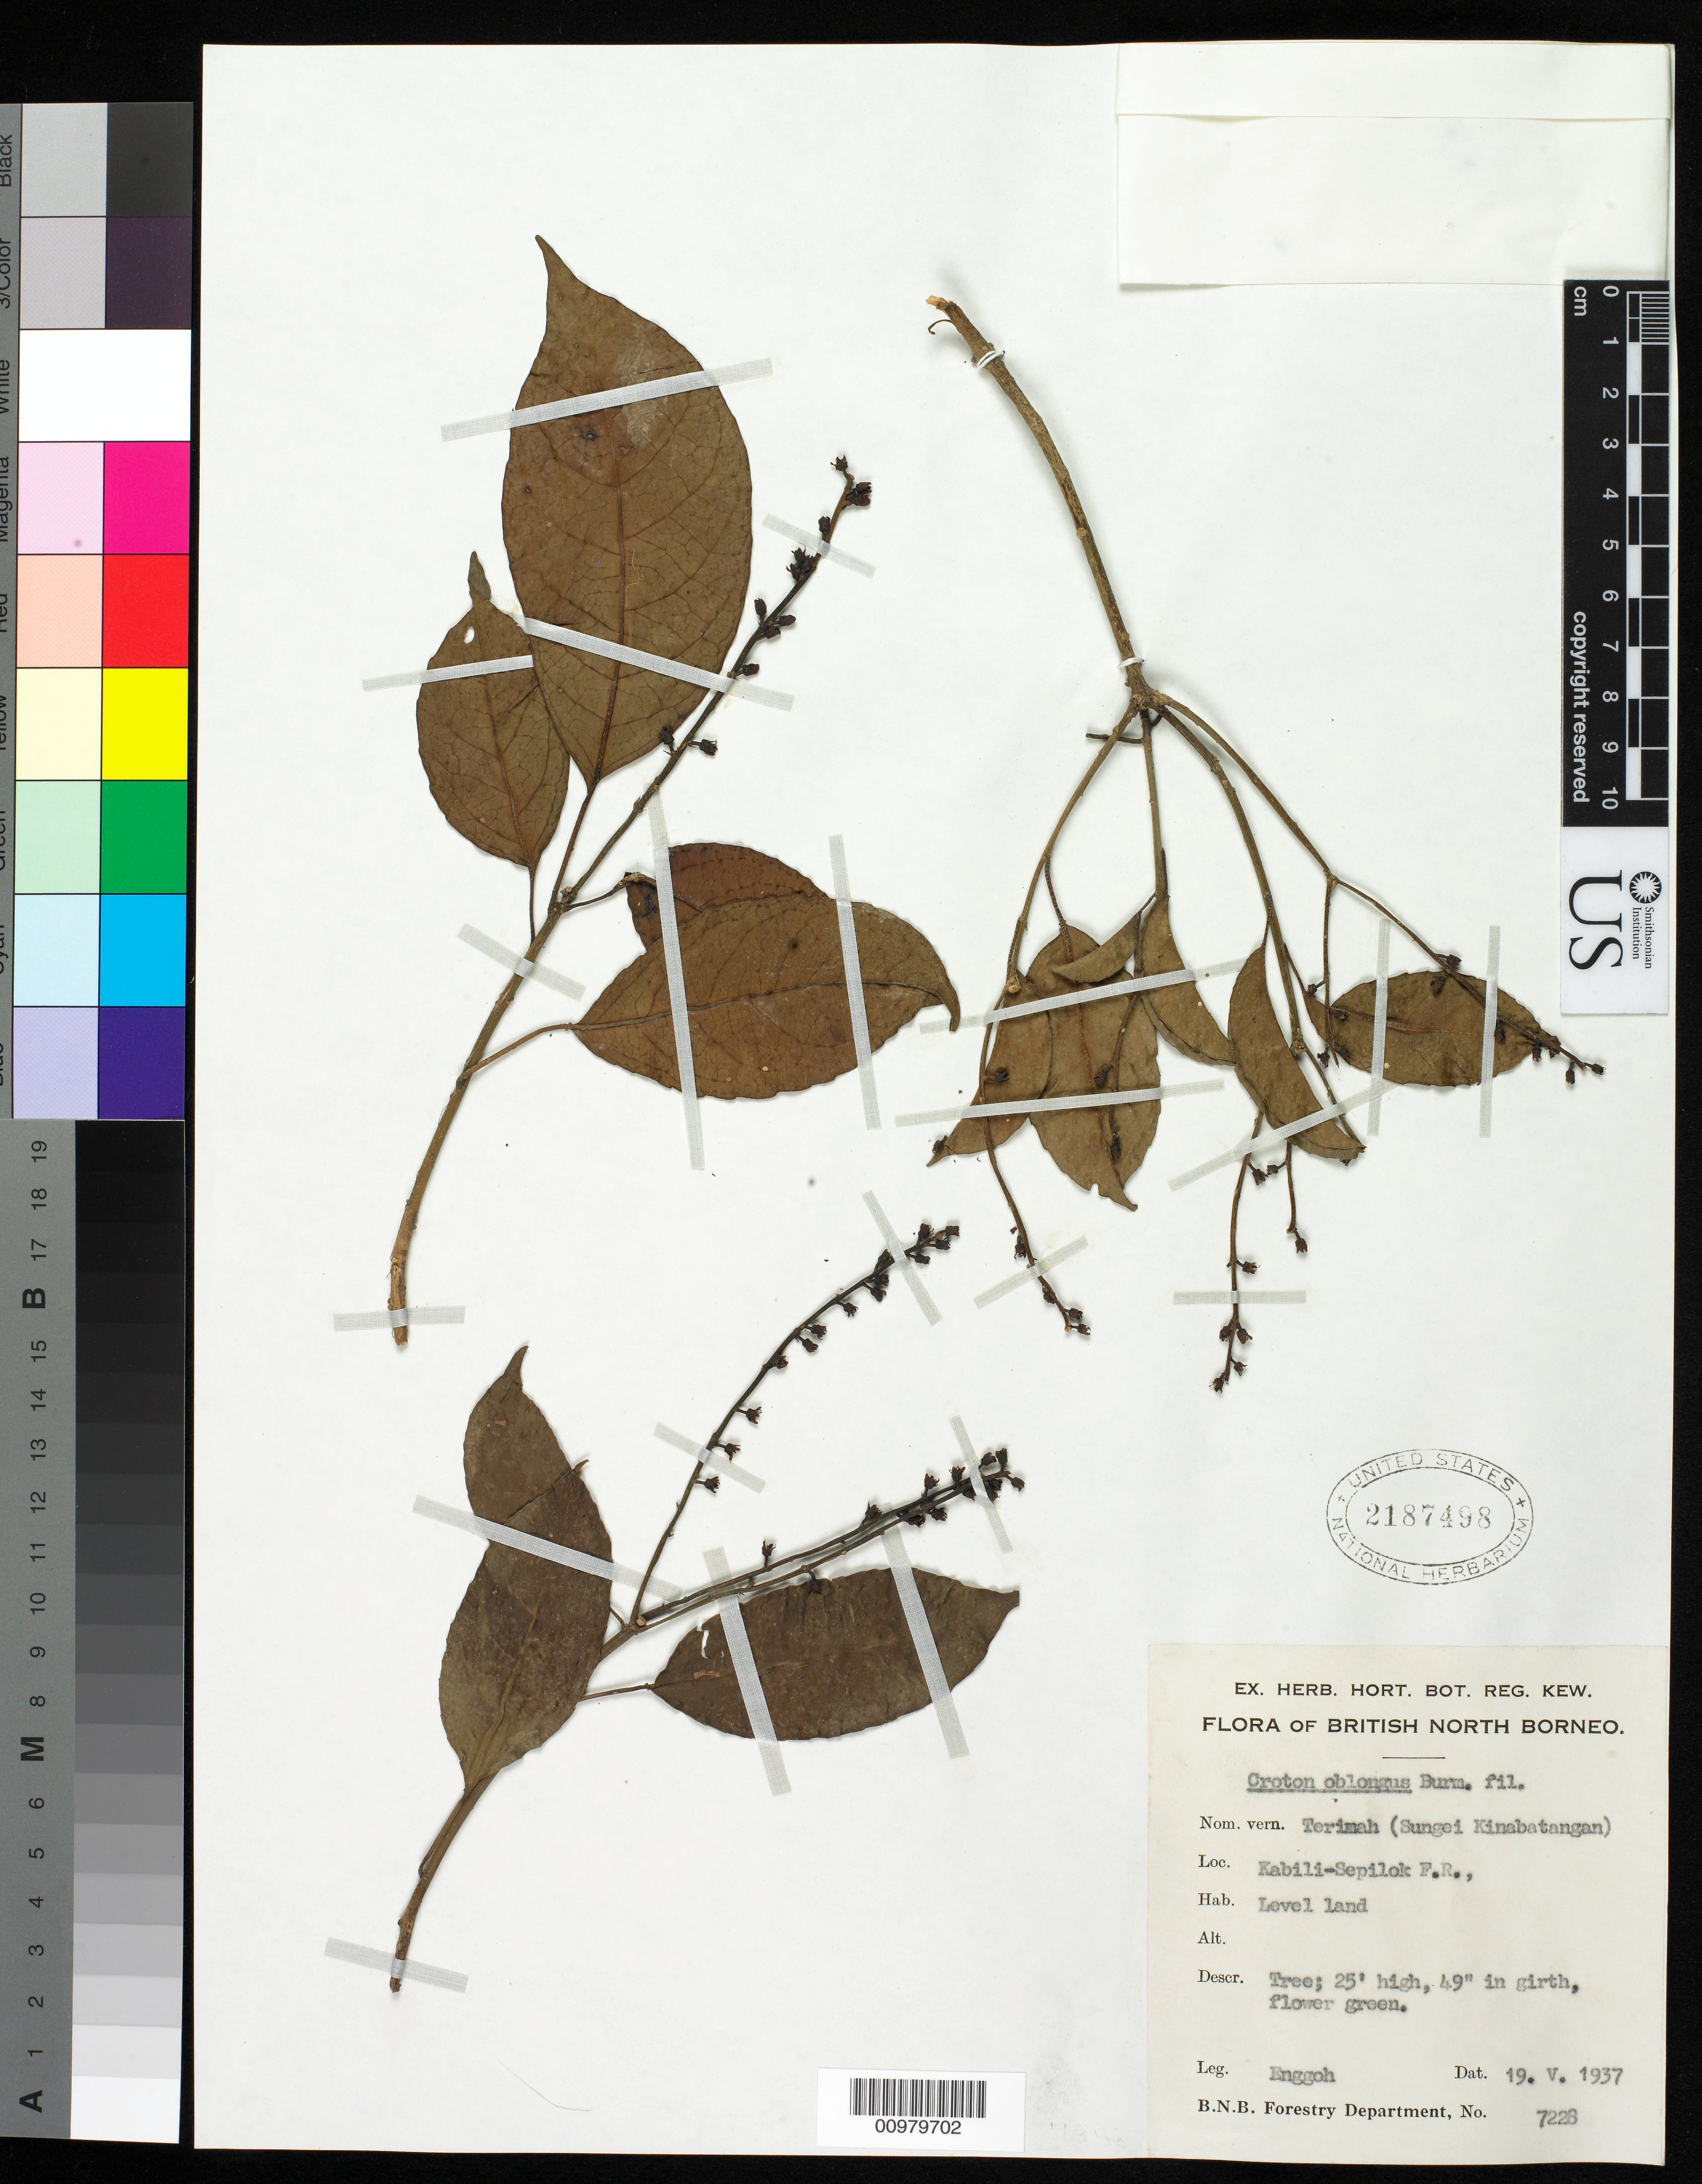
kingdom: Plantae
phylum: Tracheophyta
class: Magnoliopsida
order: Malpighiales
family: Euphorbiaceae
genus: Croton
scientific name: Croton oblongus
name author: Burm. f.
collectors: -. Enggoh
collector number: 7228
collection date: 1937-05-19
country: Malaysia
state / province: Sabah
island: Borneo I.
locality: Kabili-Sepilok F.R. (forest reserve)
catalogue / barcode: US 2187498